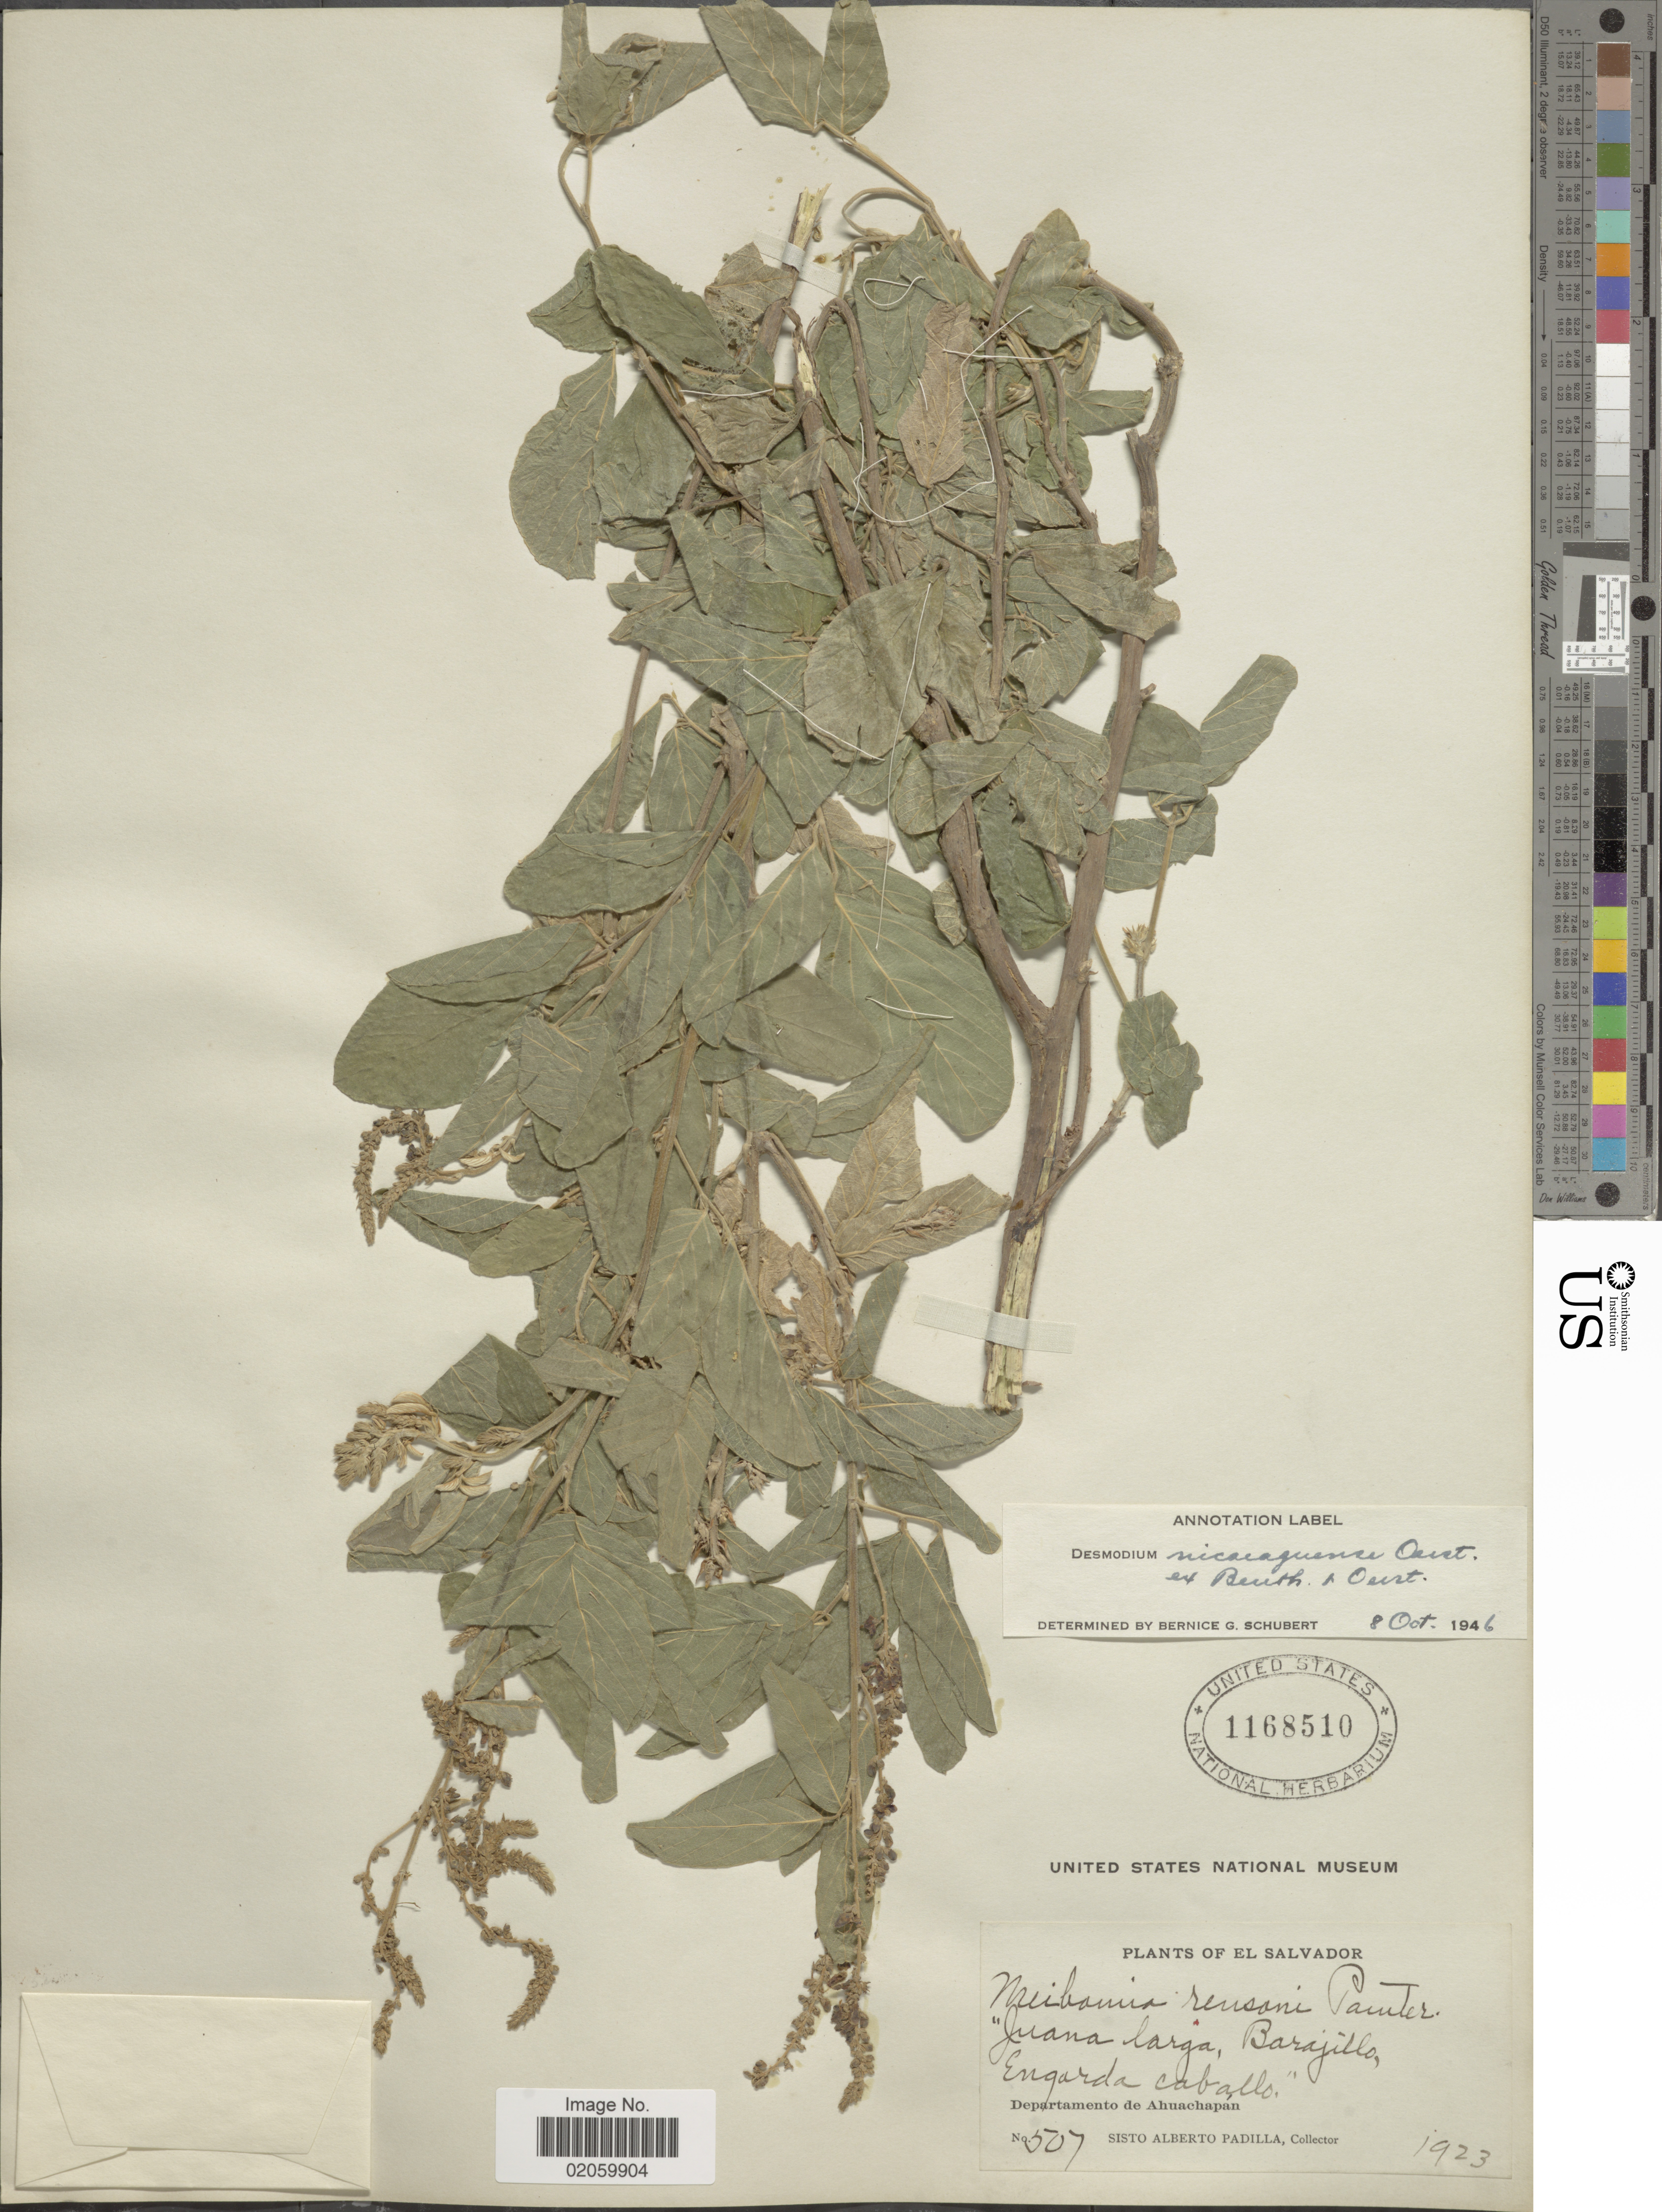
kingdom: Plantae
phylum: Tracheophyta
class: Magnoliopsida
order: Fabales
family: Fabaceae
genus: Desmodium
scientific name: Desmodium nicaraguense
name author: Oerst.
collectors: S. A. Padilla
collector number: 507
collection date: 1923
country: El Salvador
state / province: Ahuachapan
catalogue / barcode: US 1168510